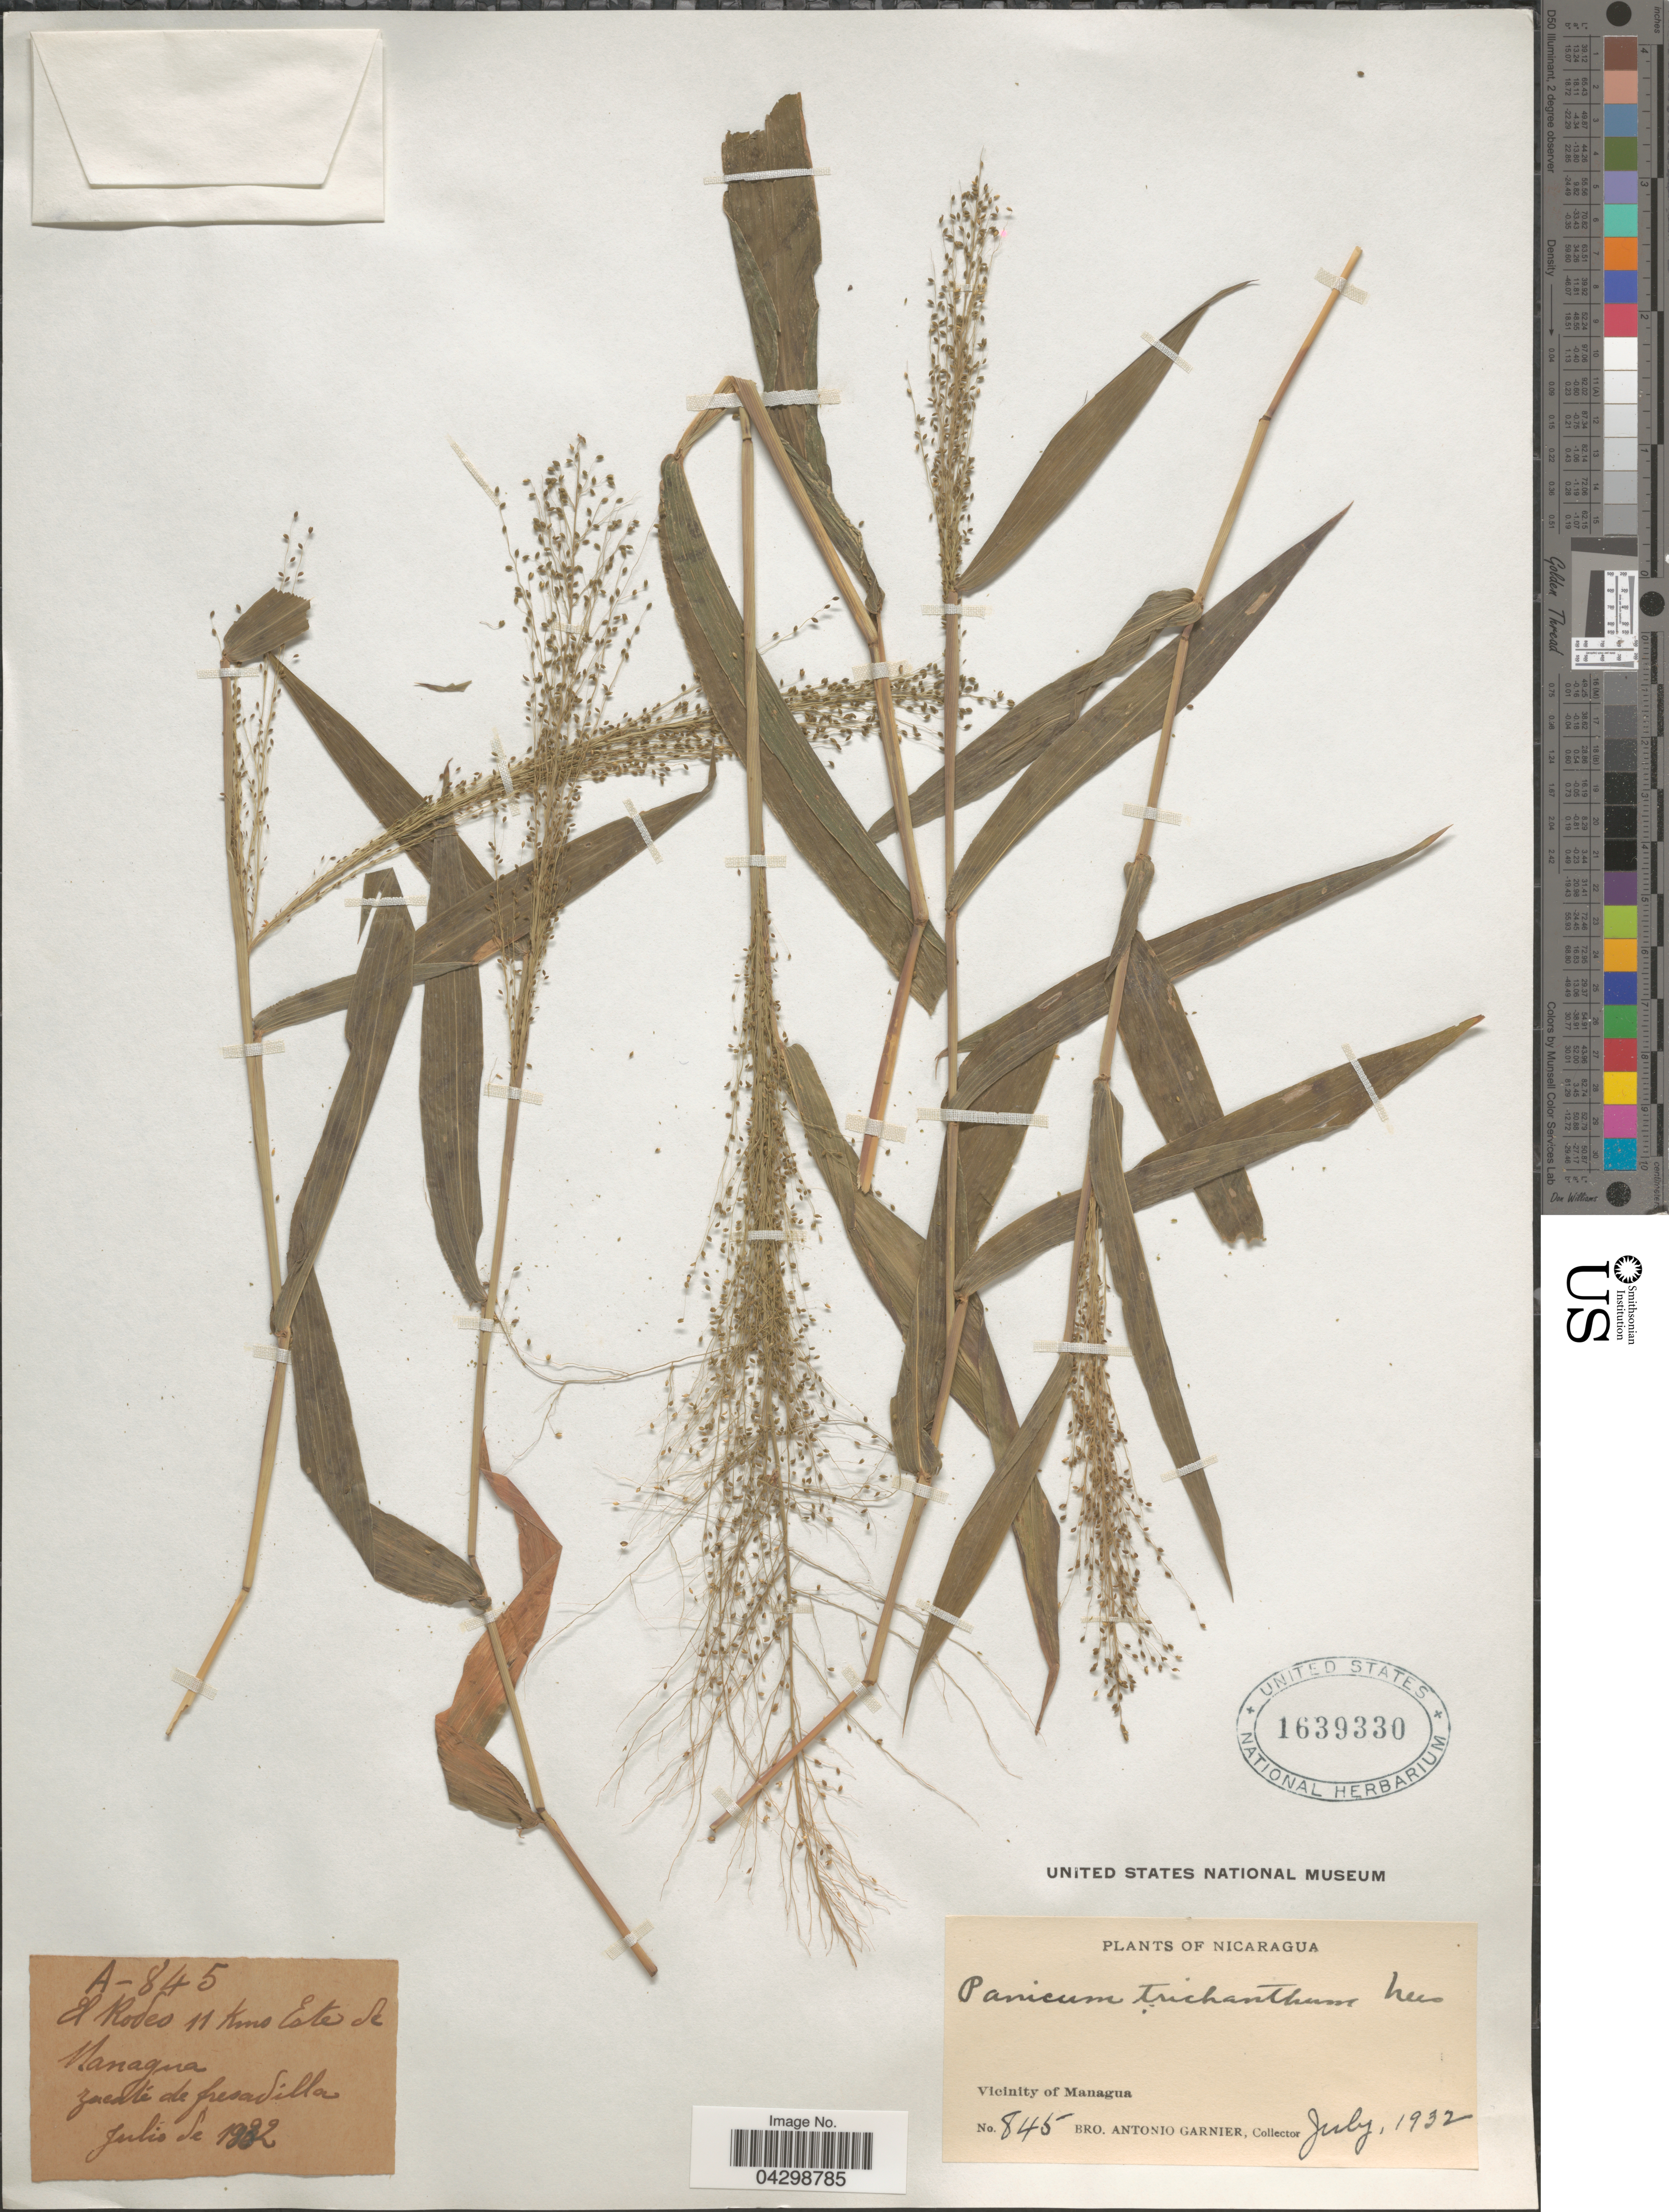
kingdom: Plantae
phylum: Tracheophyta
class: Liliopsida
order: Poales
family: Poaceae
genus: Panicum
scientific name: Panicum trichanthum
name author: Nees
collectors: Bro. A. Garnier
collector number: A-845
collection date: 1932-07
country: Nicaragua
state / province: Managua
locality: El Rodes 11 kms Este de Managua. Vicinity of Managua.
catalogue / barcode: US 1639330